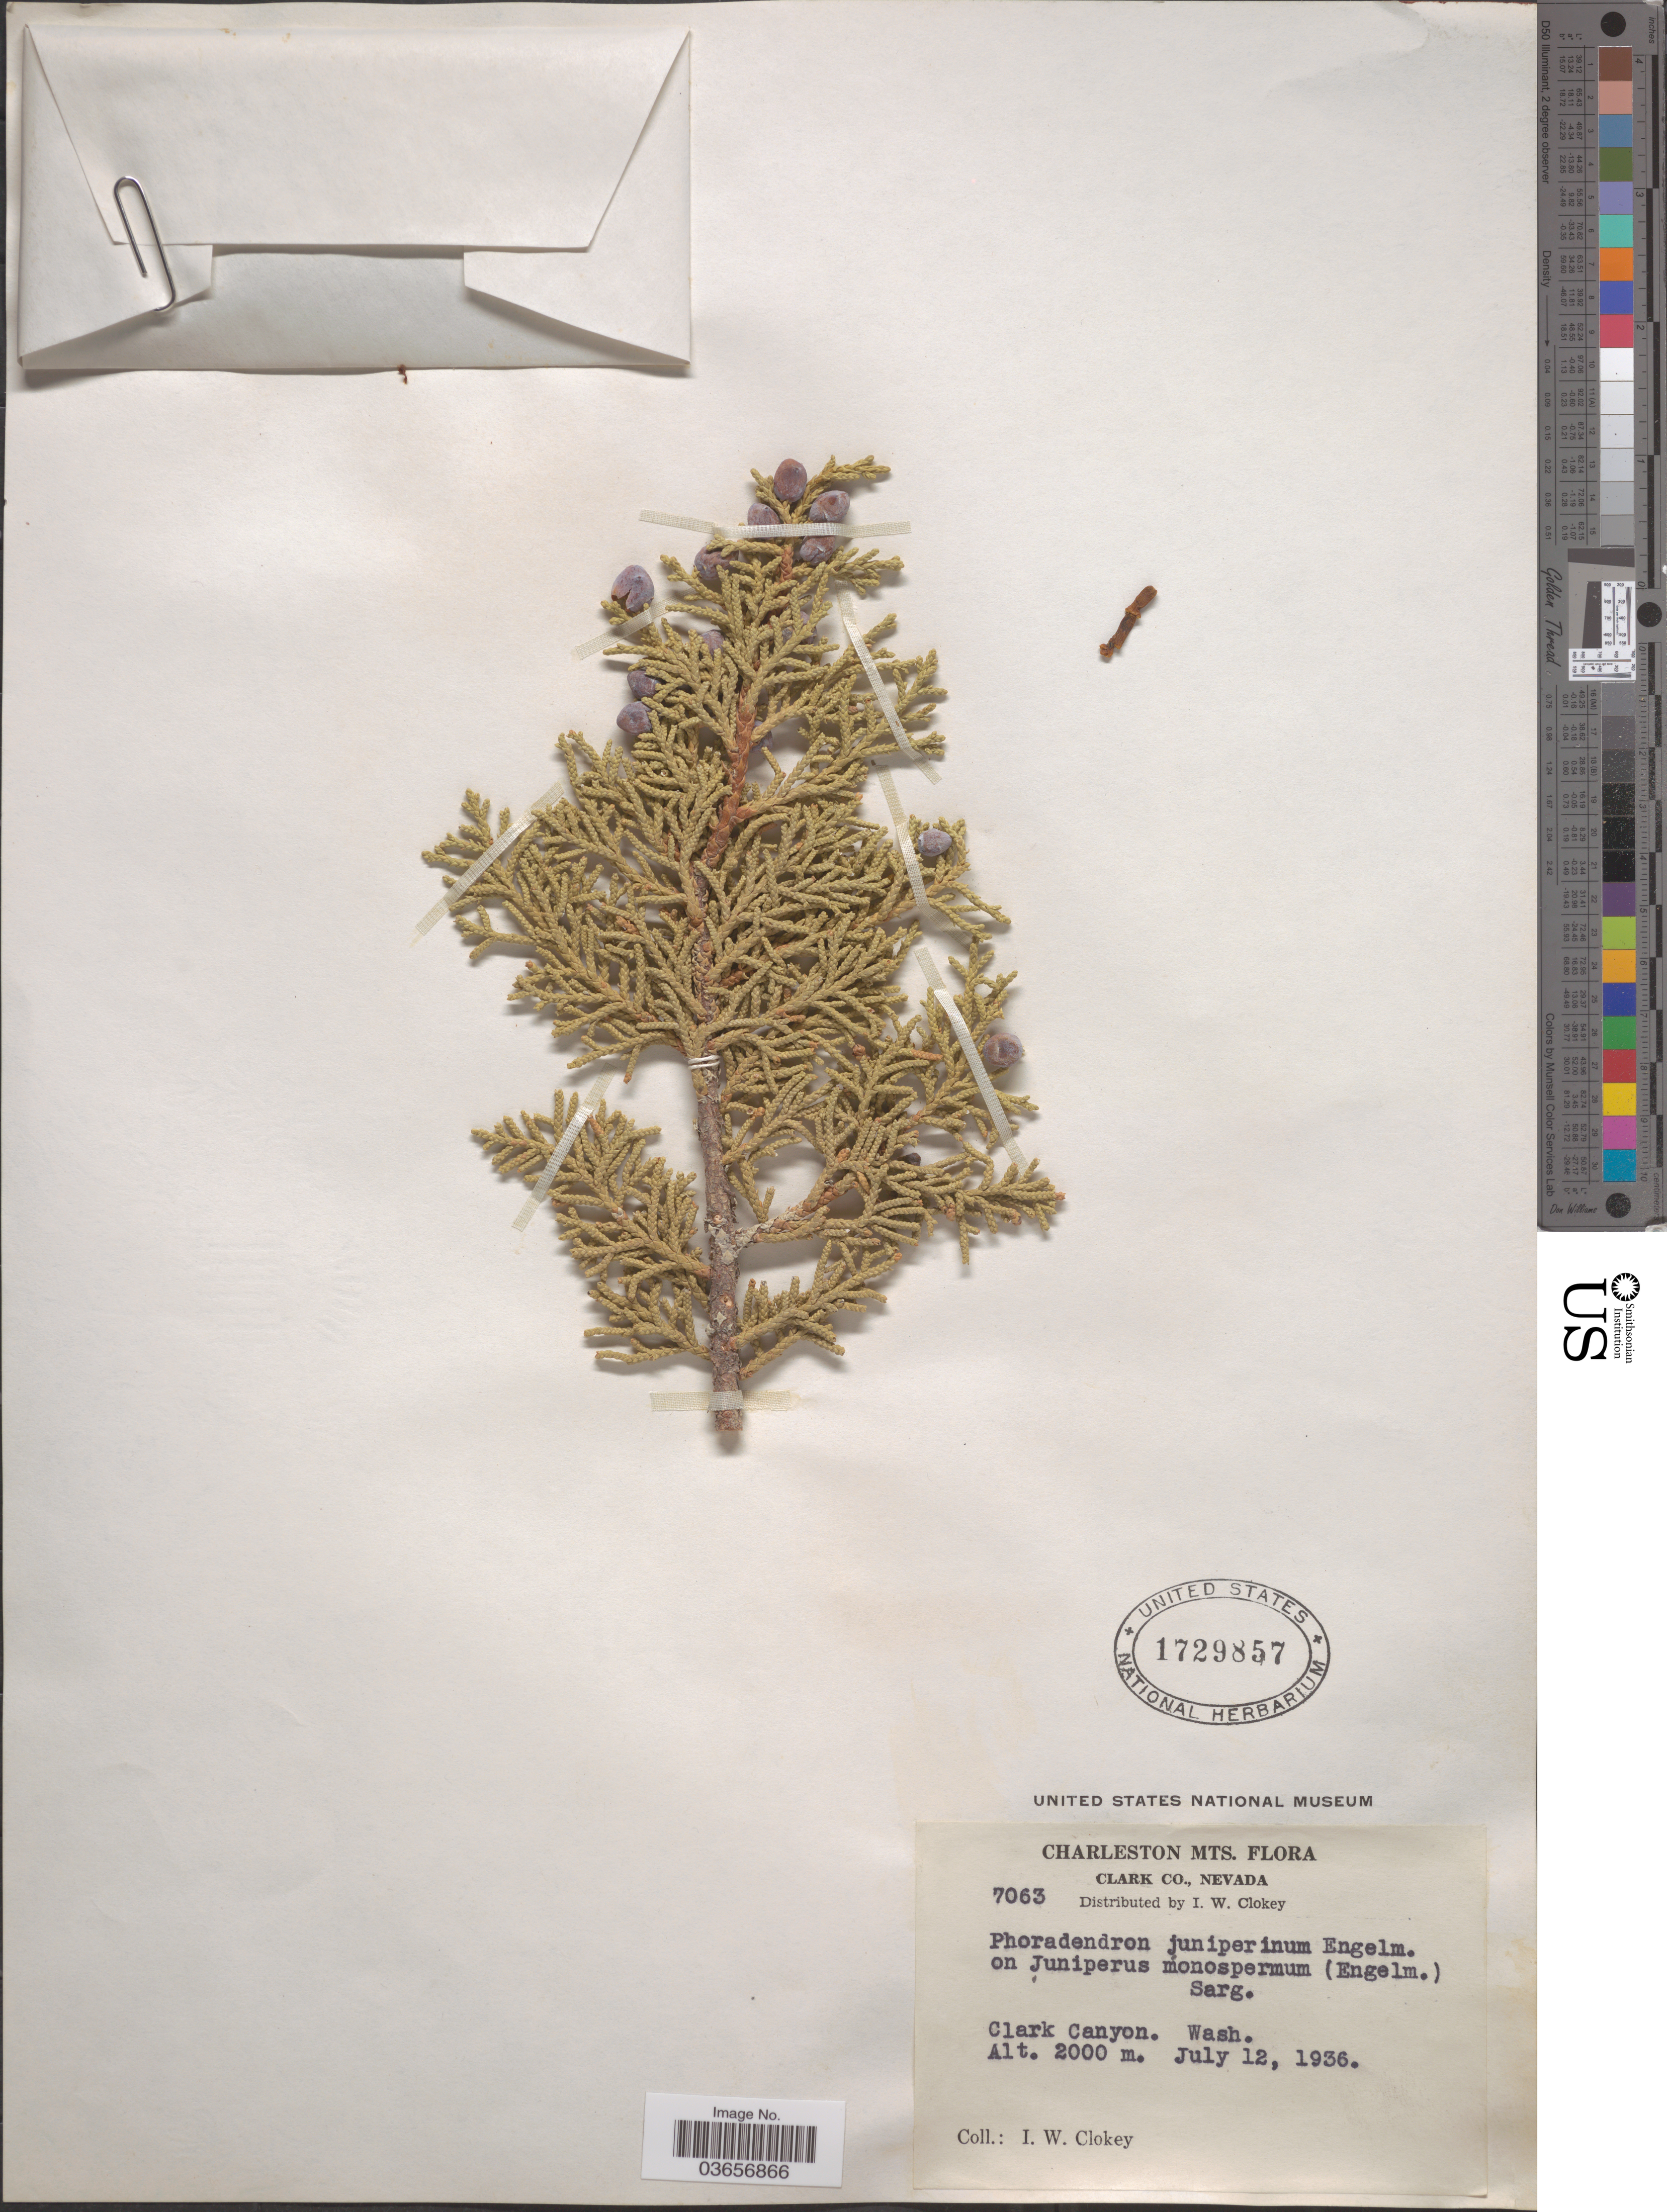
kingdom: Plantae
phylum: Tracheophyta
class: Magnoliopsida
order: Santalales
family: Viscaceae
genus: Phoradendron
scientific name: Phoradendron juniperinum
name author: Engelm. ex A. Gray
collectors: I. W. Clokey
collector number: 7063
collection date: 1936-07-12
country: United States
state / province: Nevada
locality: Charleston Mts. Clark Co. Clark Canyon. Wash.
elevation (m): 2000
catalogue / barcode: US 1729857